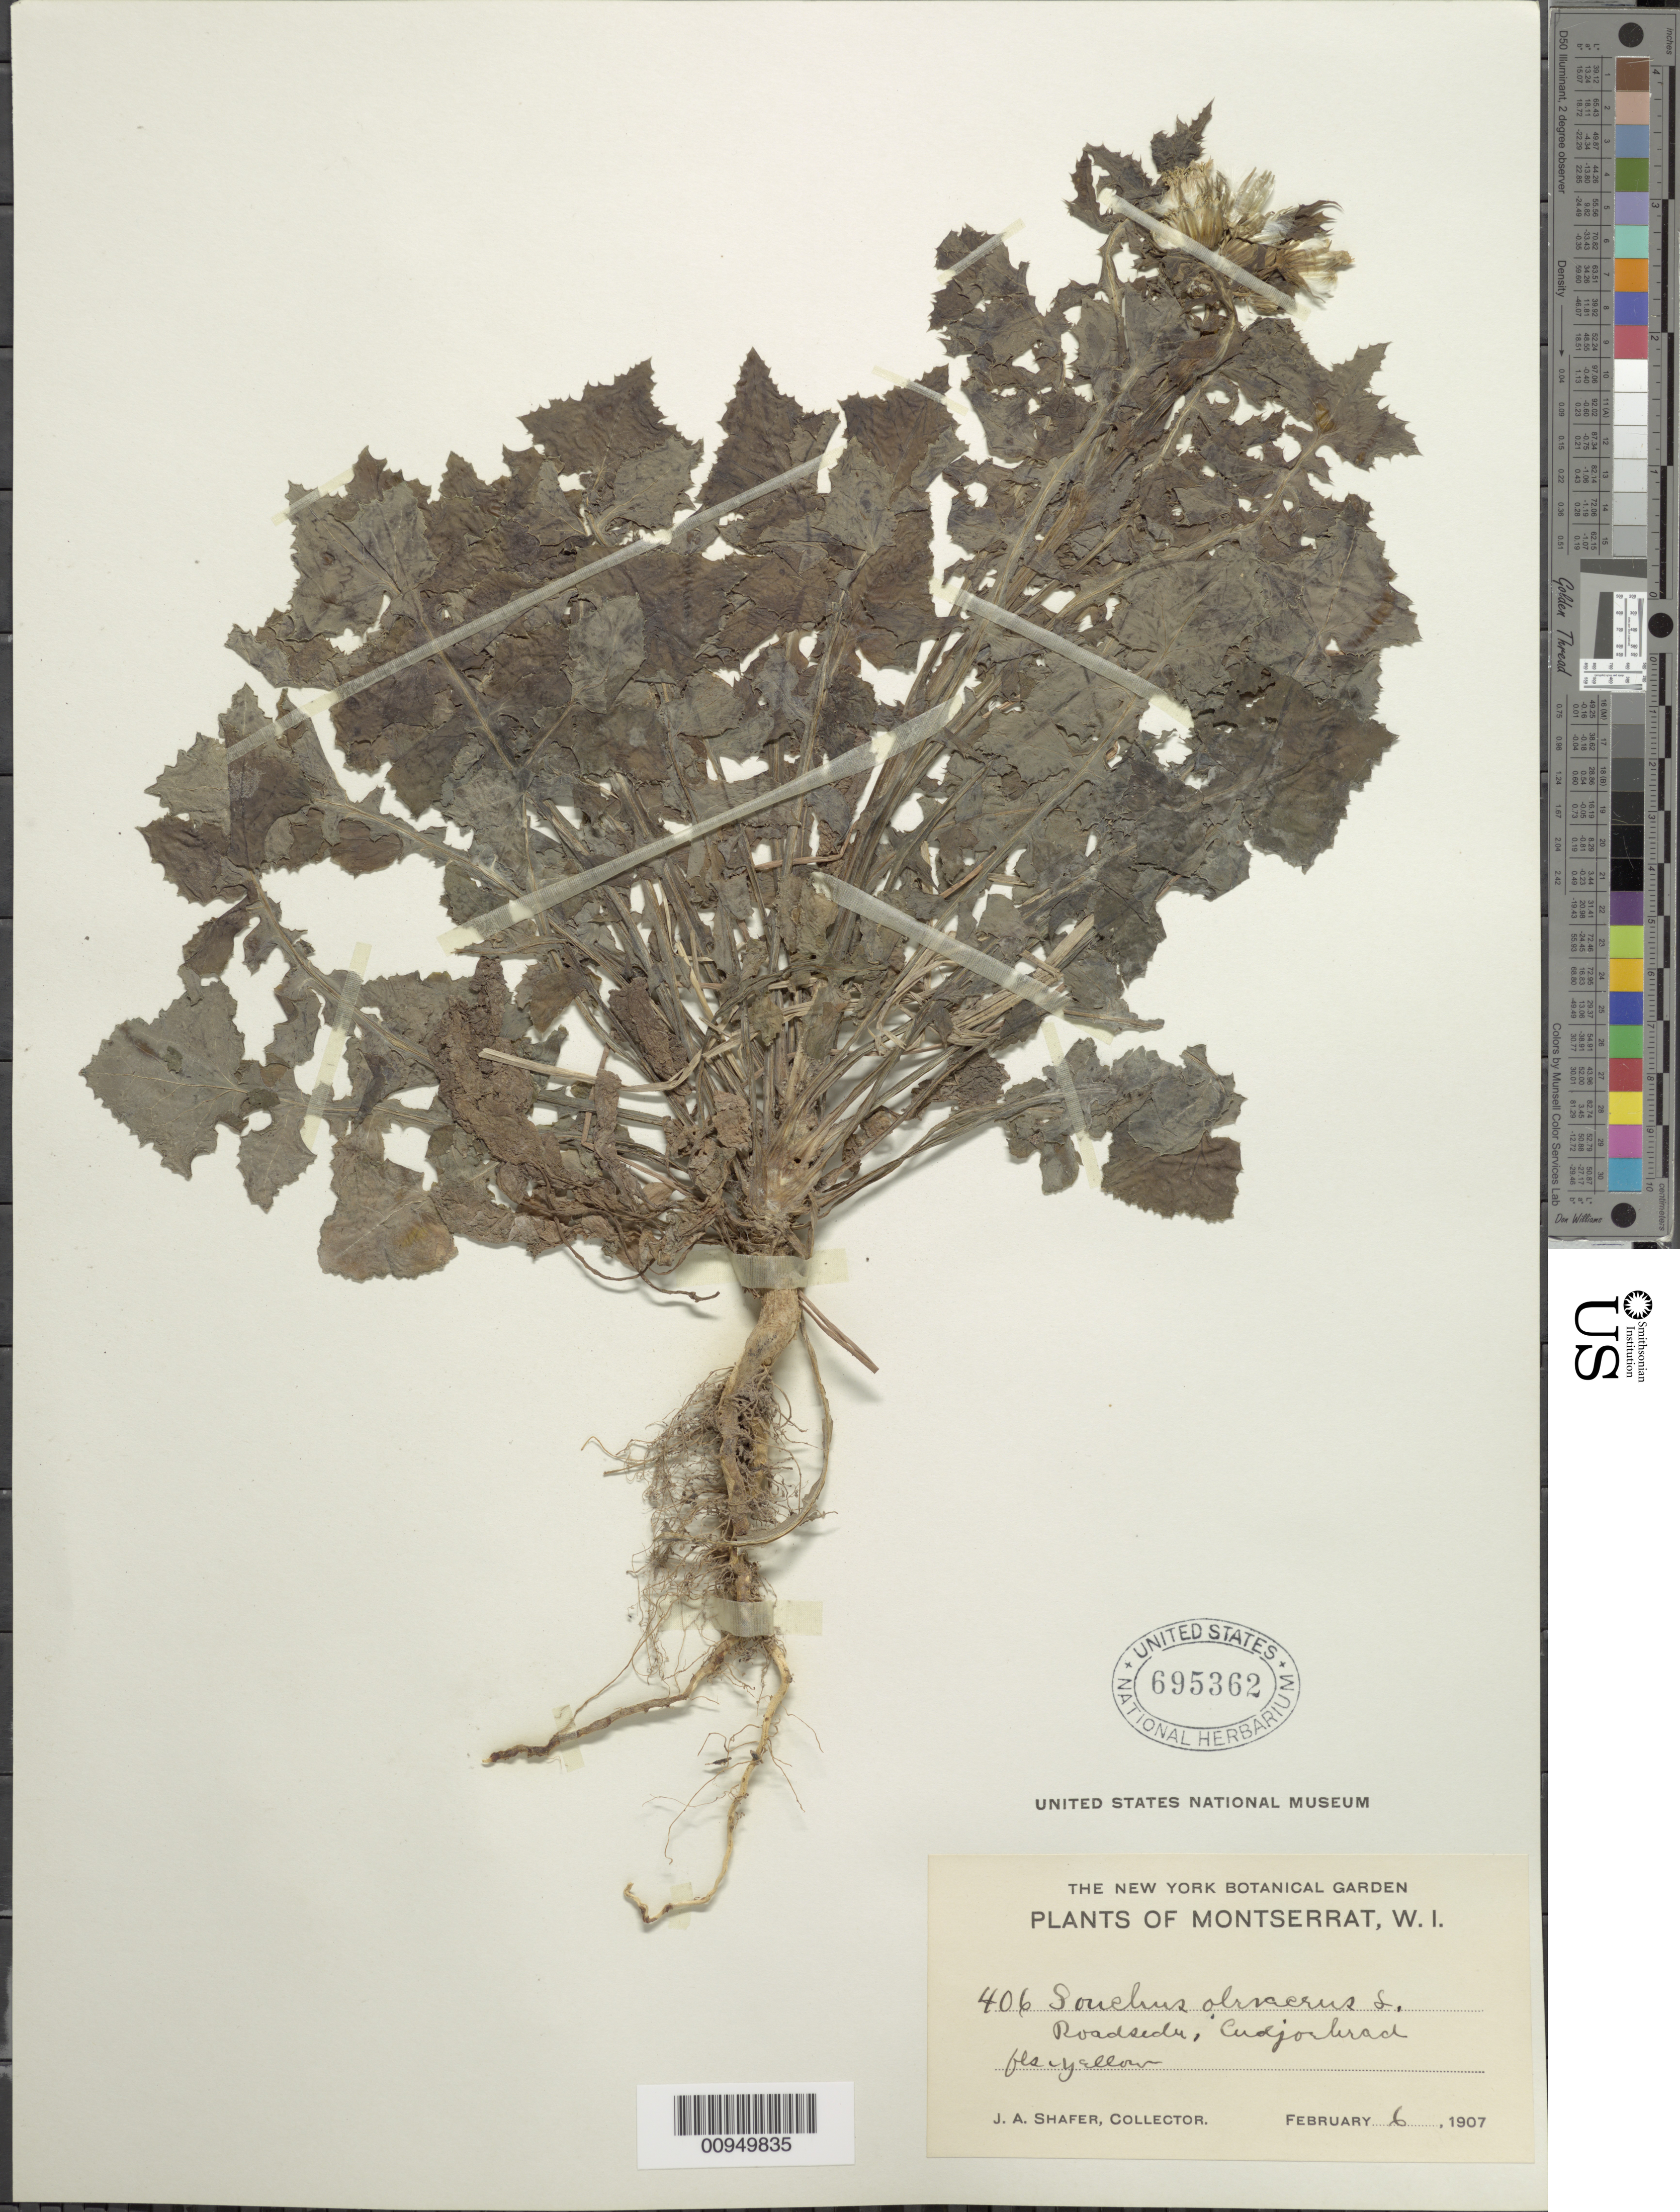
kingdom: Plantae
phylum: Tracheophyta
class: Magnoliopsida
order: Asterales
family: Asteraceae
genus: Sonchus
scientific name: Sonchus oleraceus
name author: L.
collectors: J. A. Shafer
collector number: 406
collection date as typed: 06 Feb 1907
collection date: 1907-02-06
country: Montserrat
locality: Roadside, Cudjoehead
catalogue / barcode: US 695362